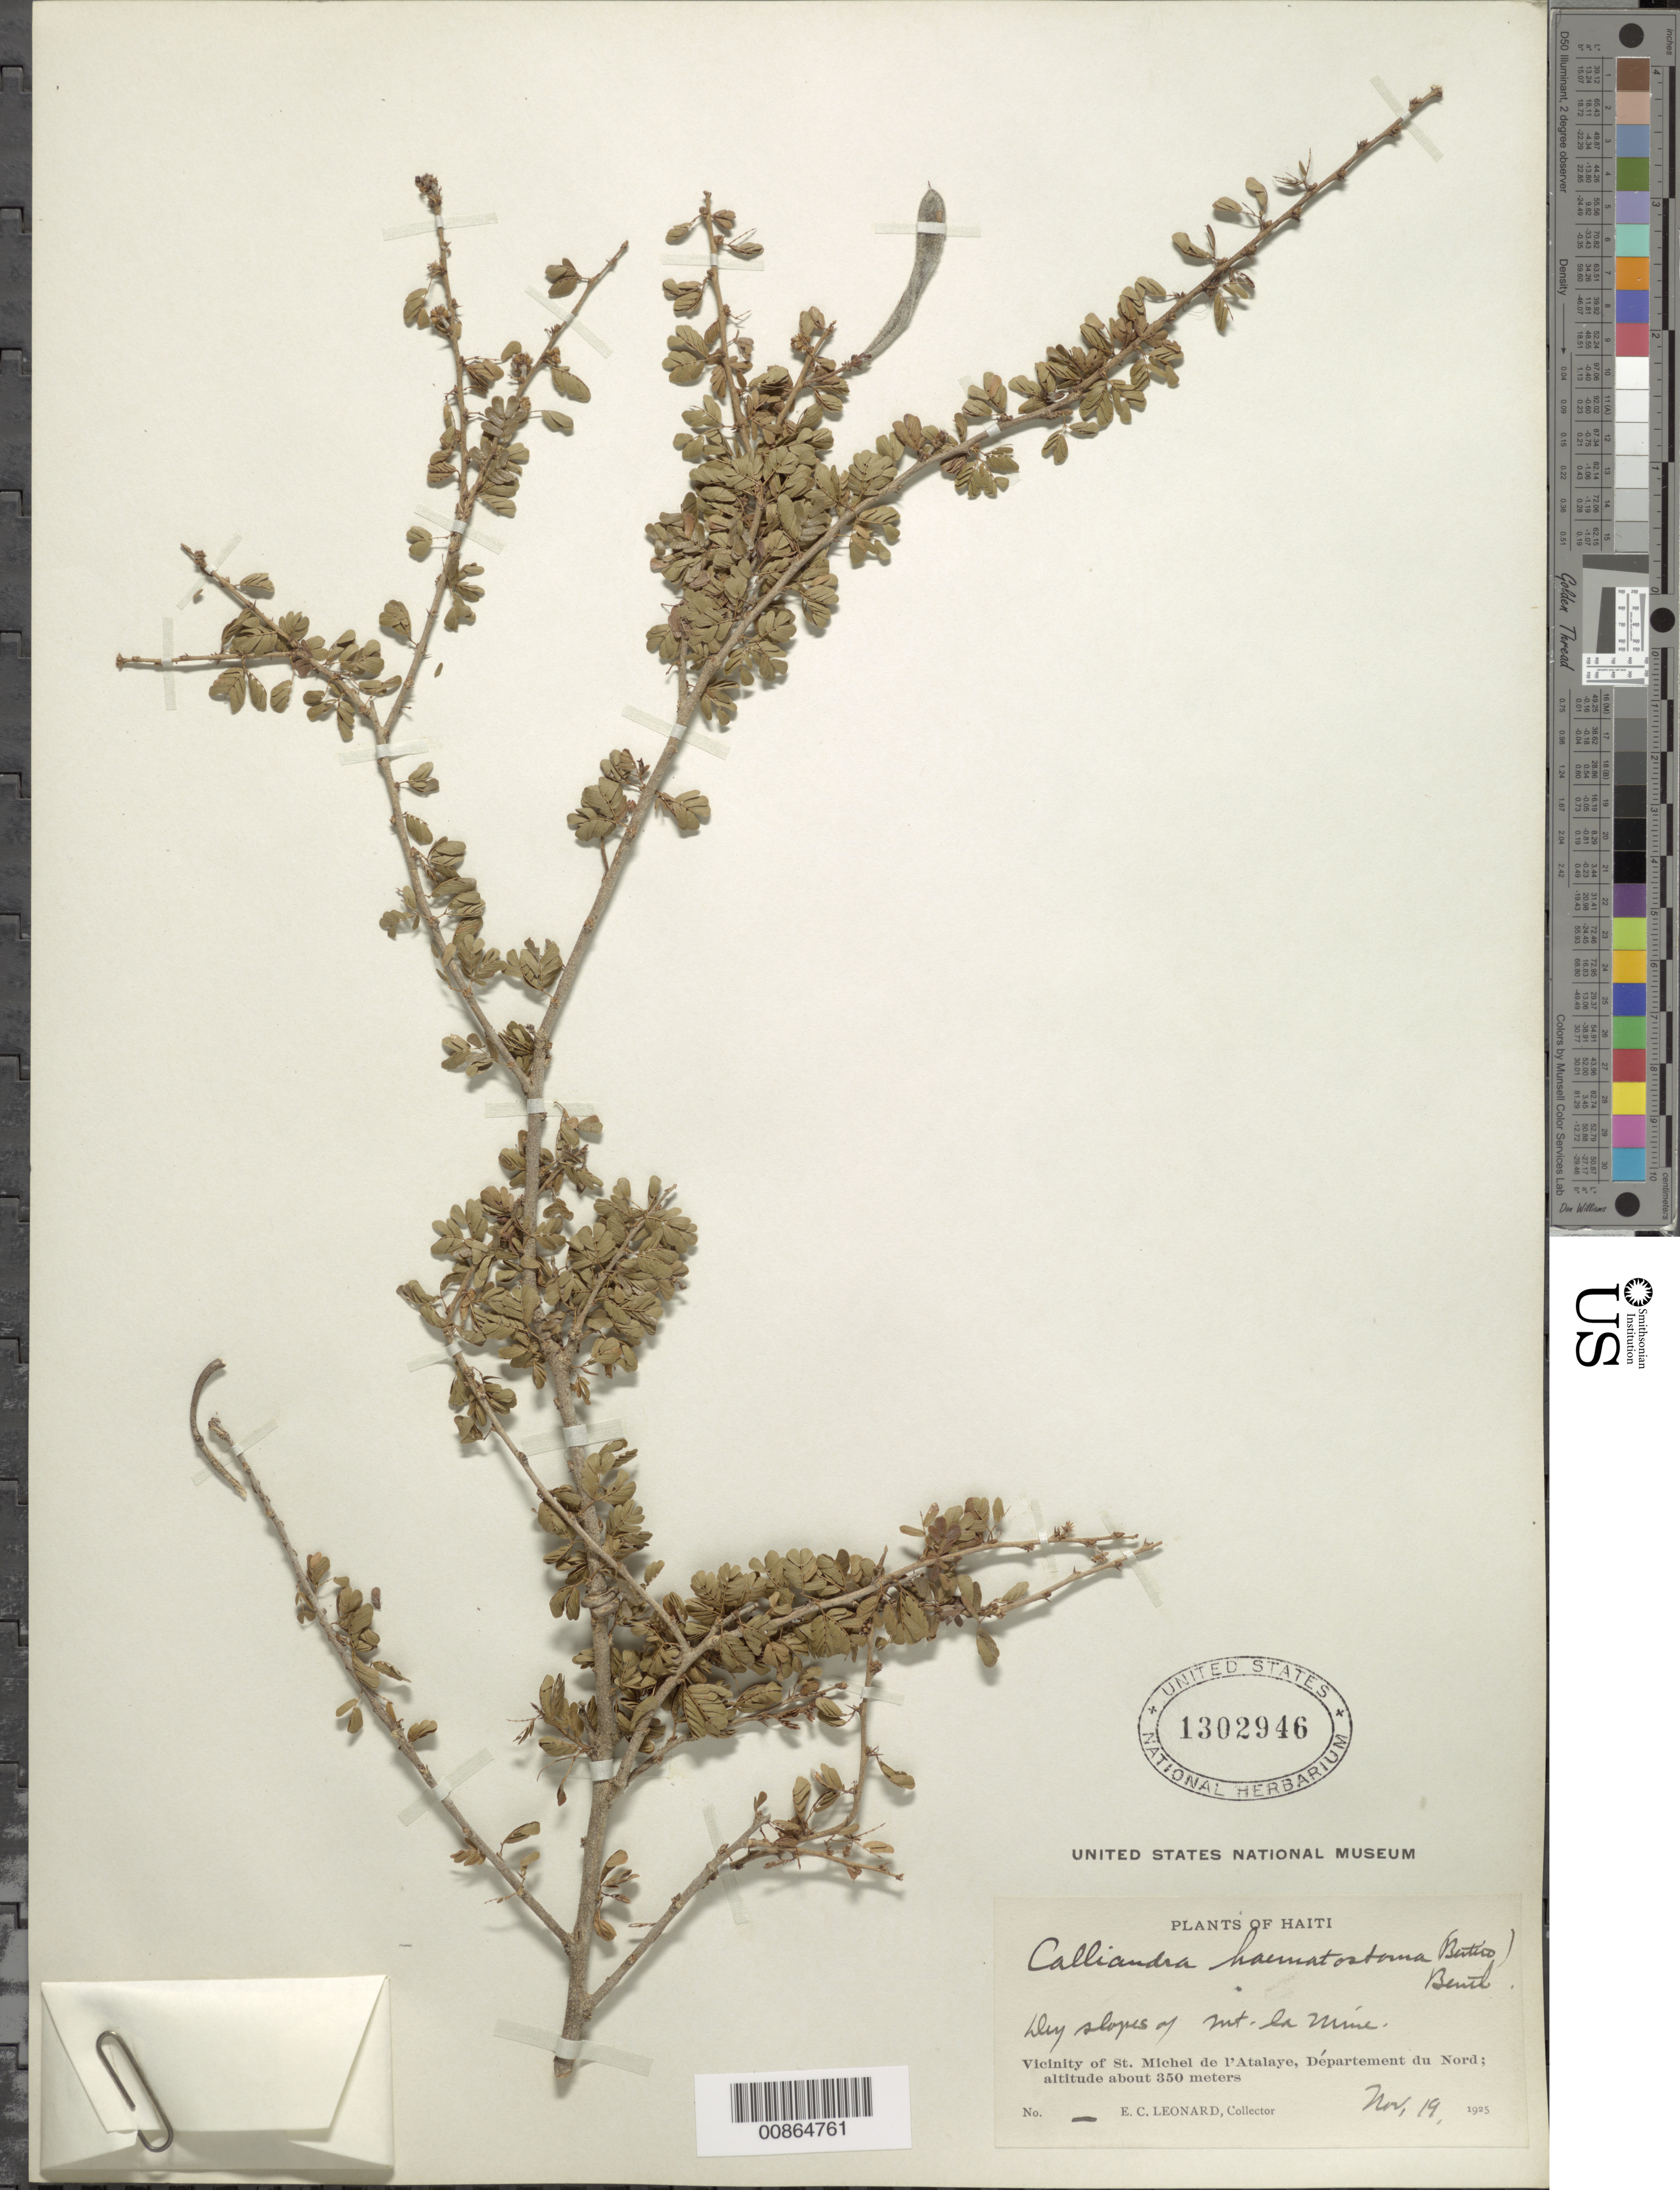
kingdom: Plantae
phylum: Tracheophyta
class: Magnoliopsida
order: Fabales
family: Fabaceae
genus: Calliandra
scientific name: Calliandra haematostoma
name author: (DC.) Urb.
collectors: E. C. Leonard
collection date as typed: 19 Nov 1925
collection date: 1925-11-19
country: Haiti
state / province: Nord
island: Hispaniola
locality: Vicinity of St. Michel de l'Atalaye. Dry slopes of Mt. la Mine.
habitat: Dry slopes.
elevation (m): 350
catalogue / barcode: US 1302946